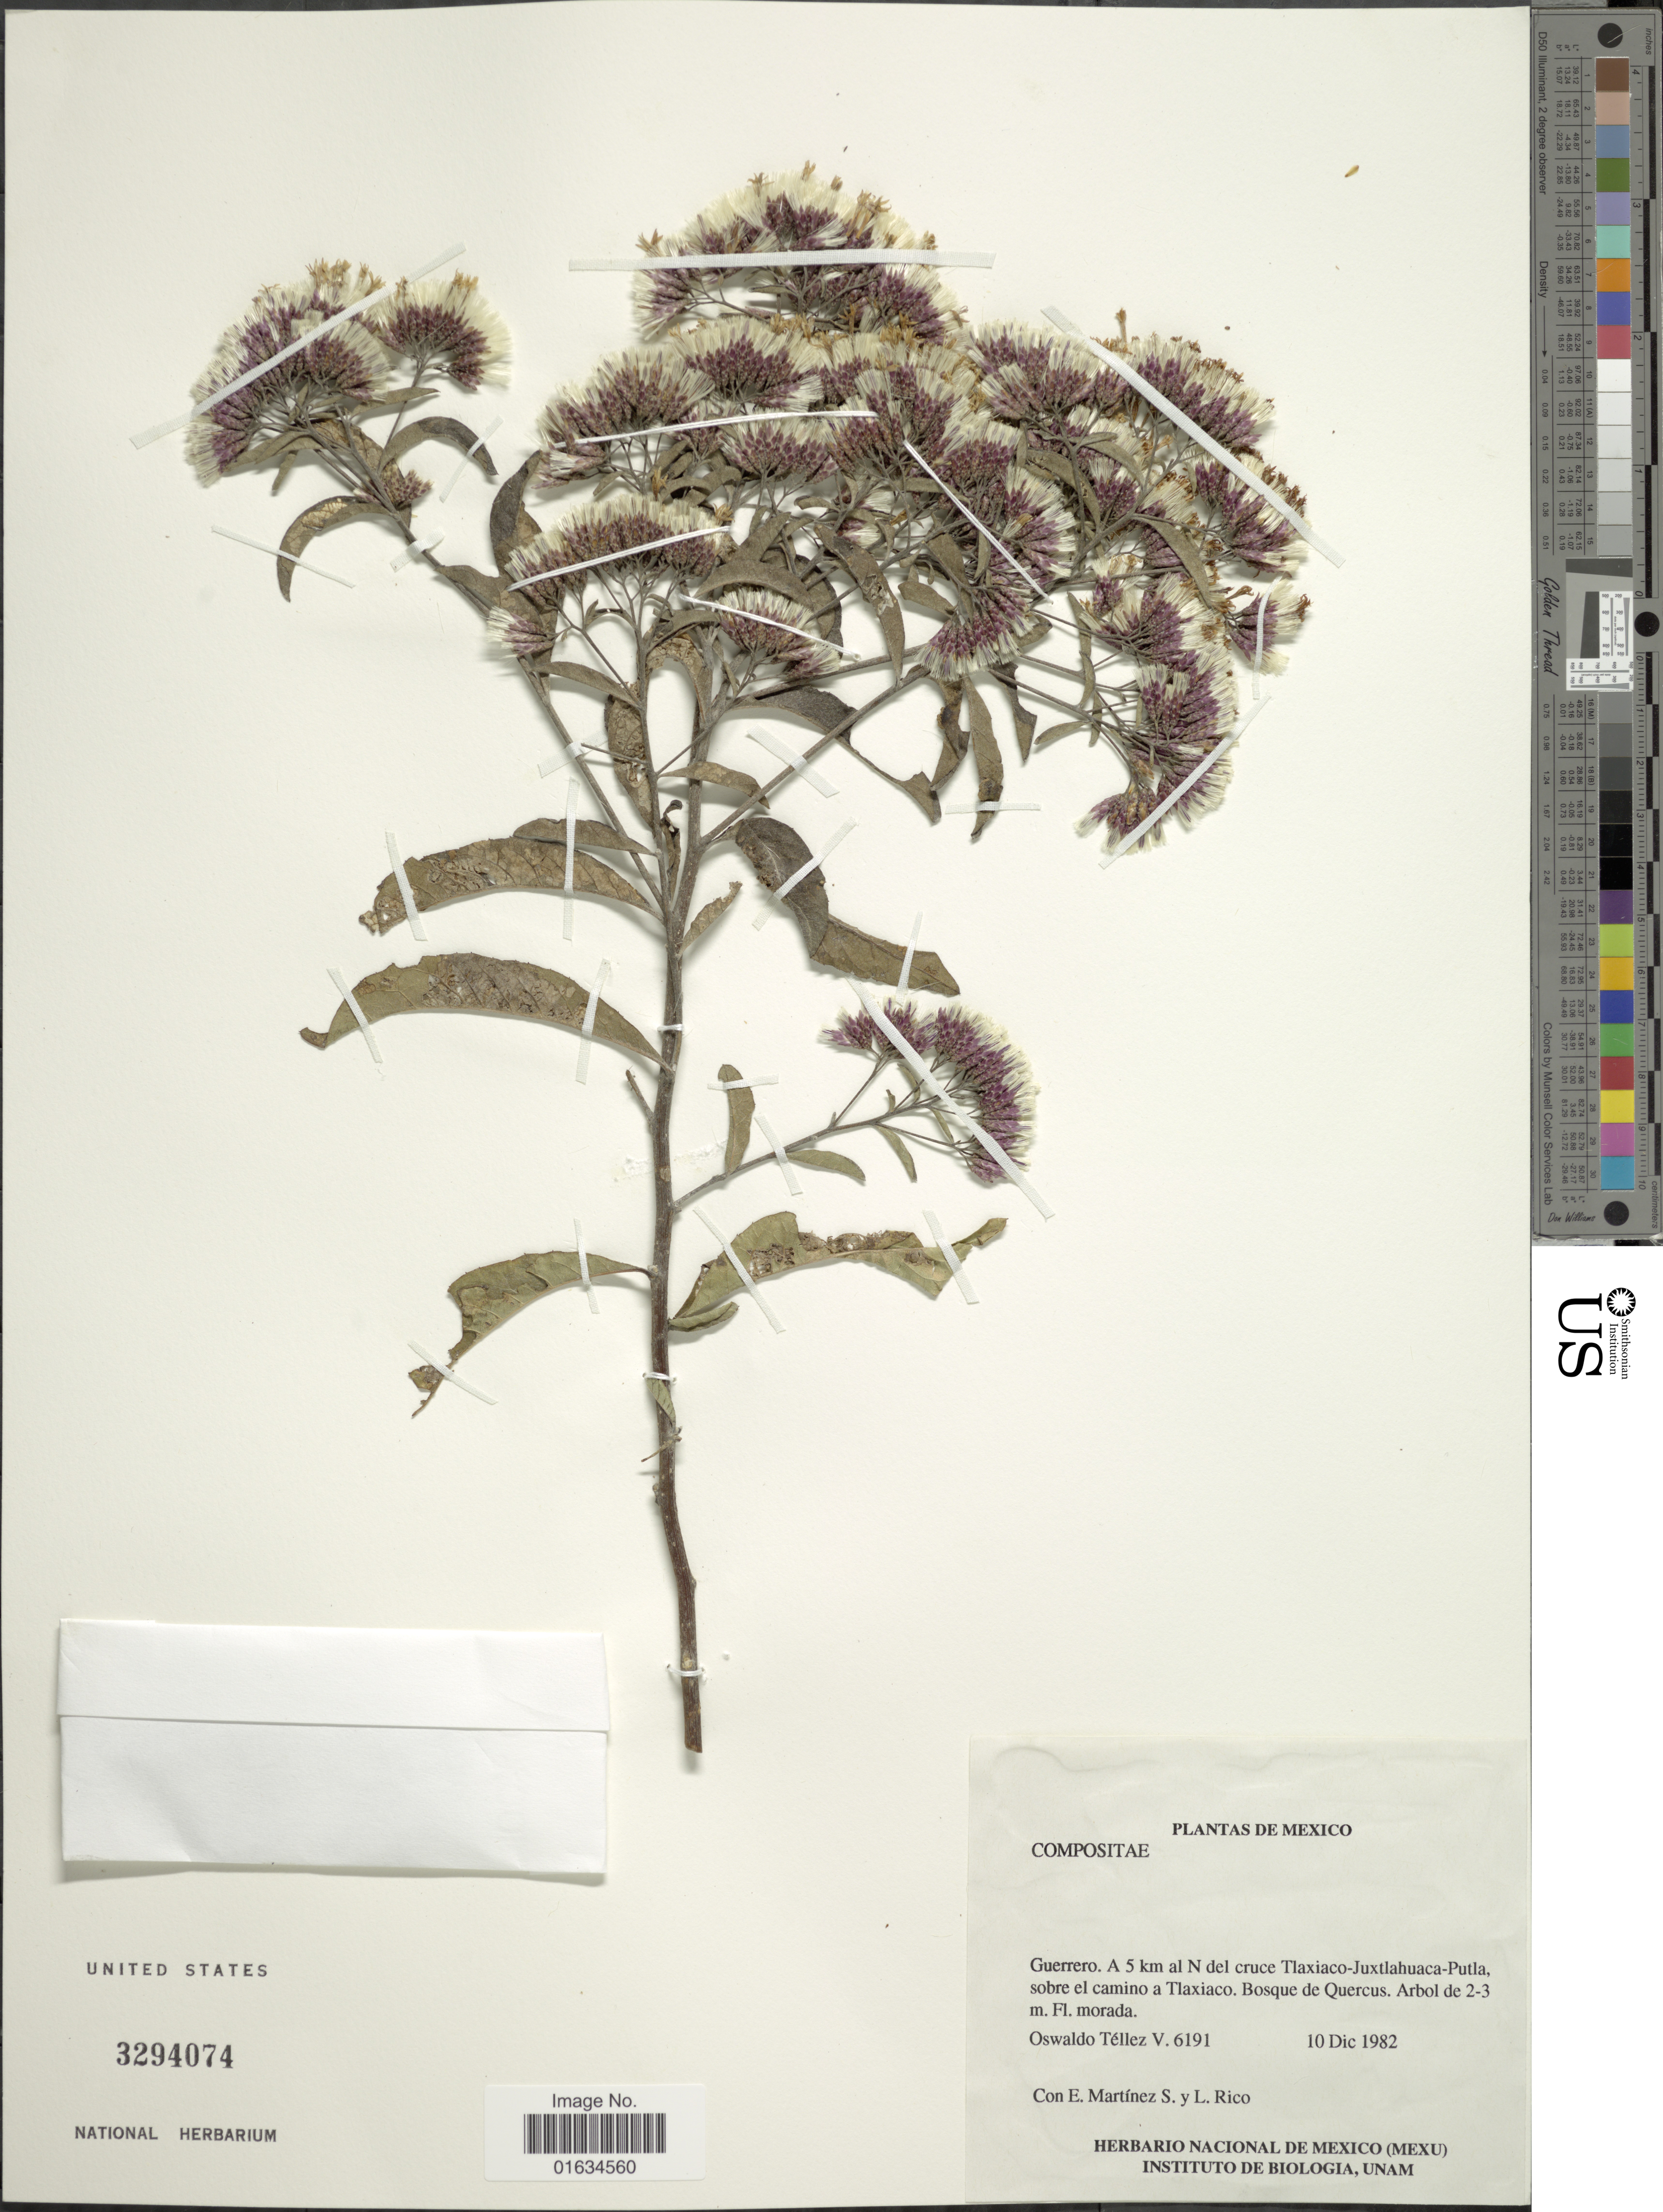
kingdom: Plantae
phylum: Tracheophyta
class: Magnoliopsida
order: Asterales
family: Asteraceae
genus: Vernonia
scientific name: Vernonia paniculata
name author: DC.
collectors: O. Téllez V., E. M. Martínez S. & L. Rico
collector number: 6191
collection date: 1982-12-10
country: Mexico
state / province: Guerrero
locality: A 5 km al N del cruce Tlaxiaco-Juxtahuaca-Putla sobre el camino a Tlaxiaco, Bosque de Quercus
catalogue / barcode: US 3294074